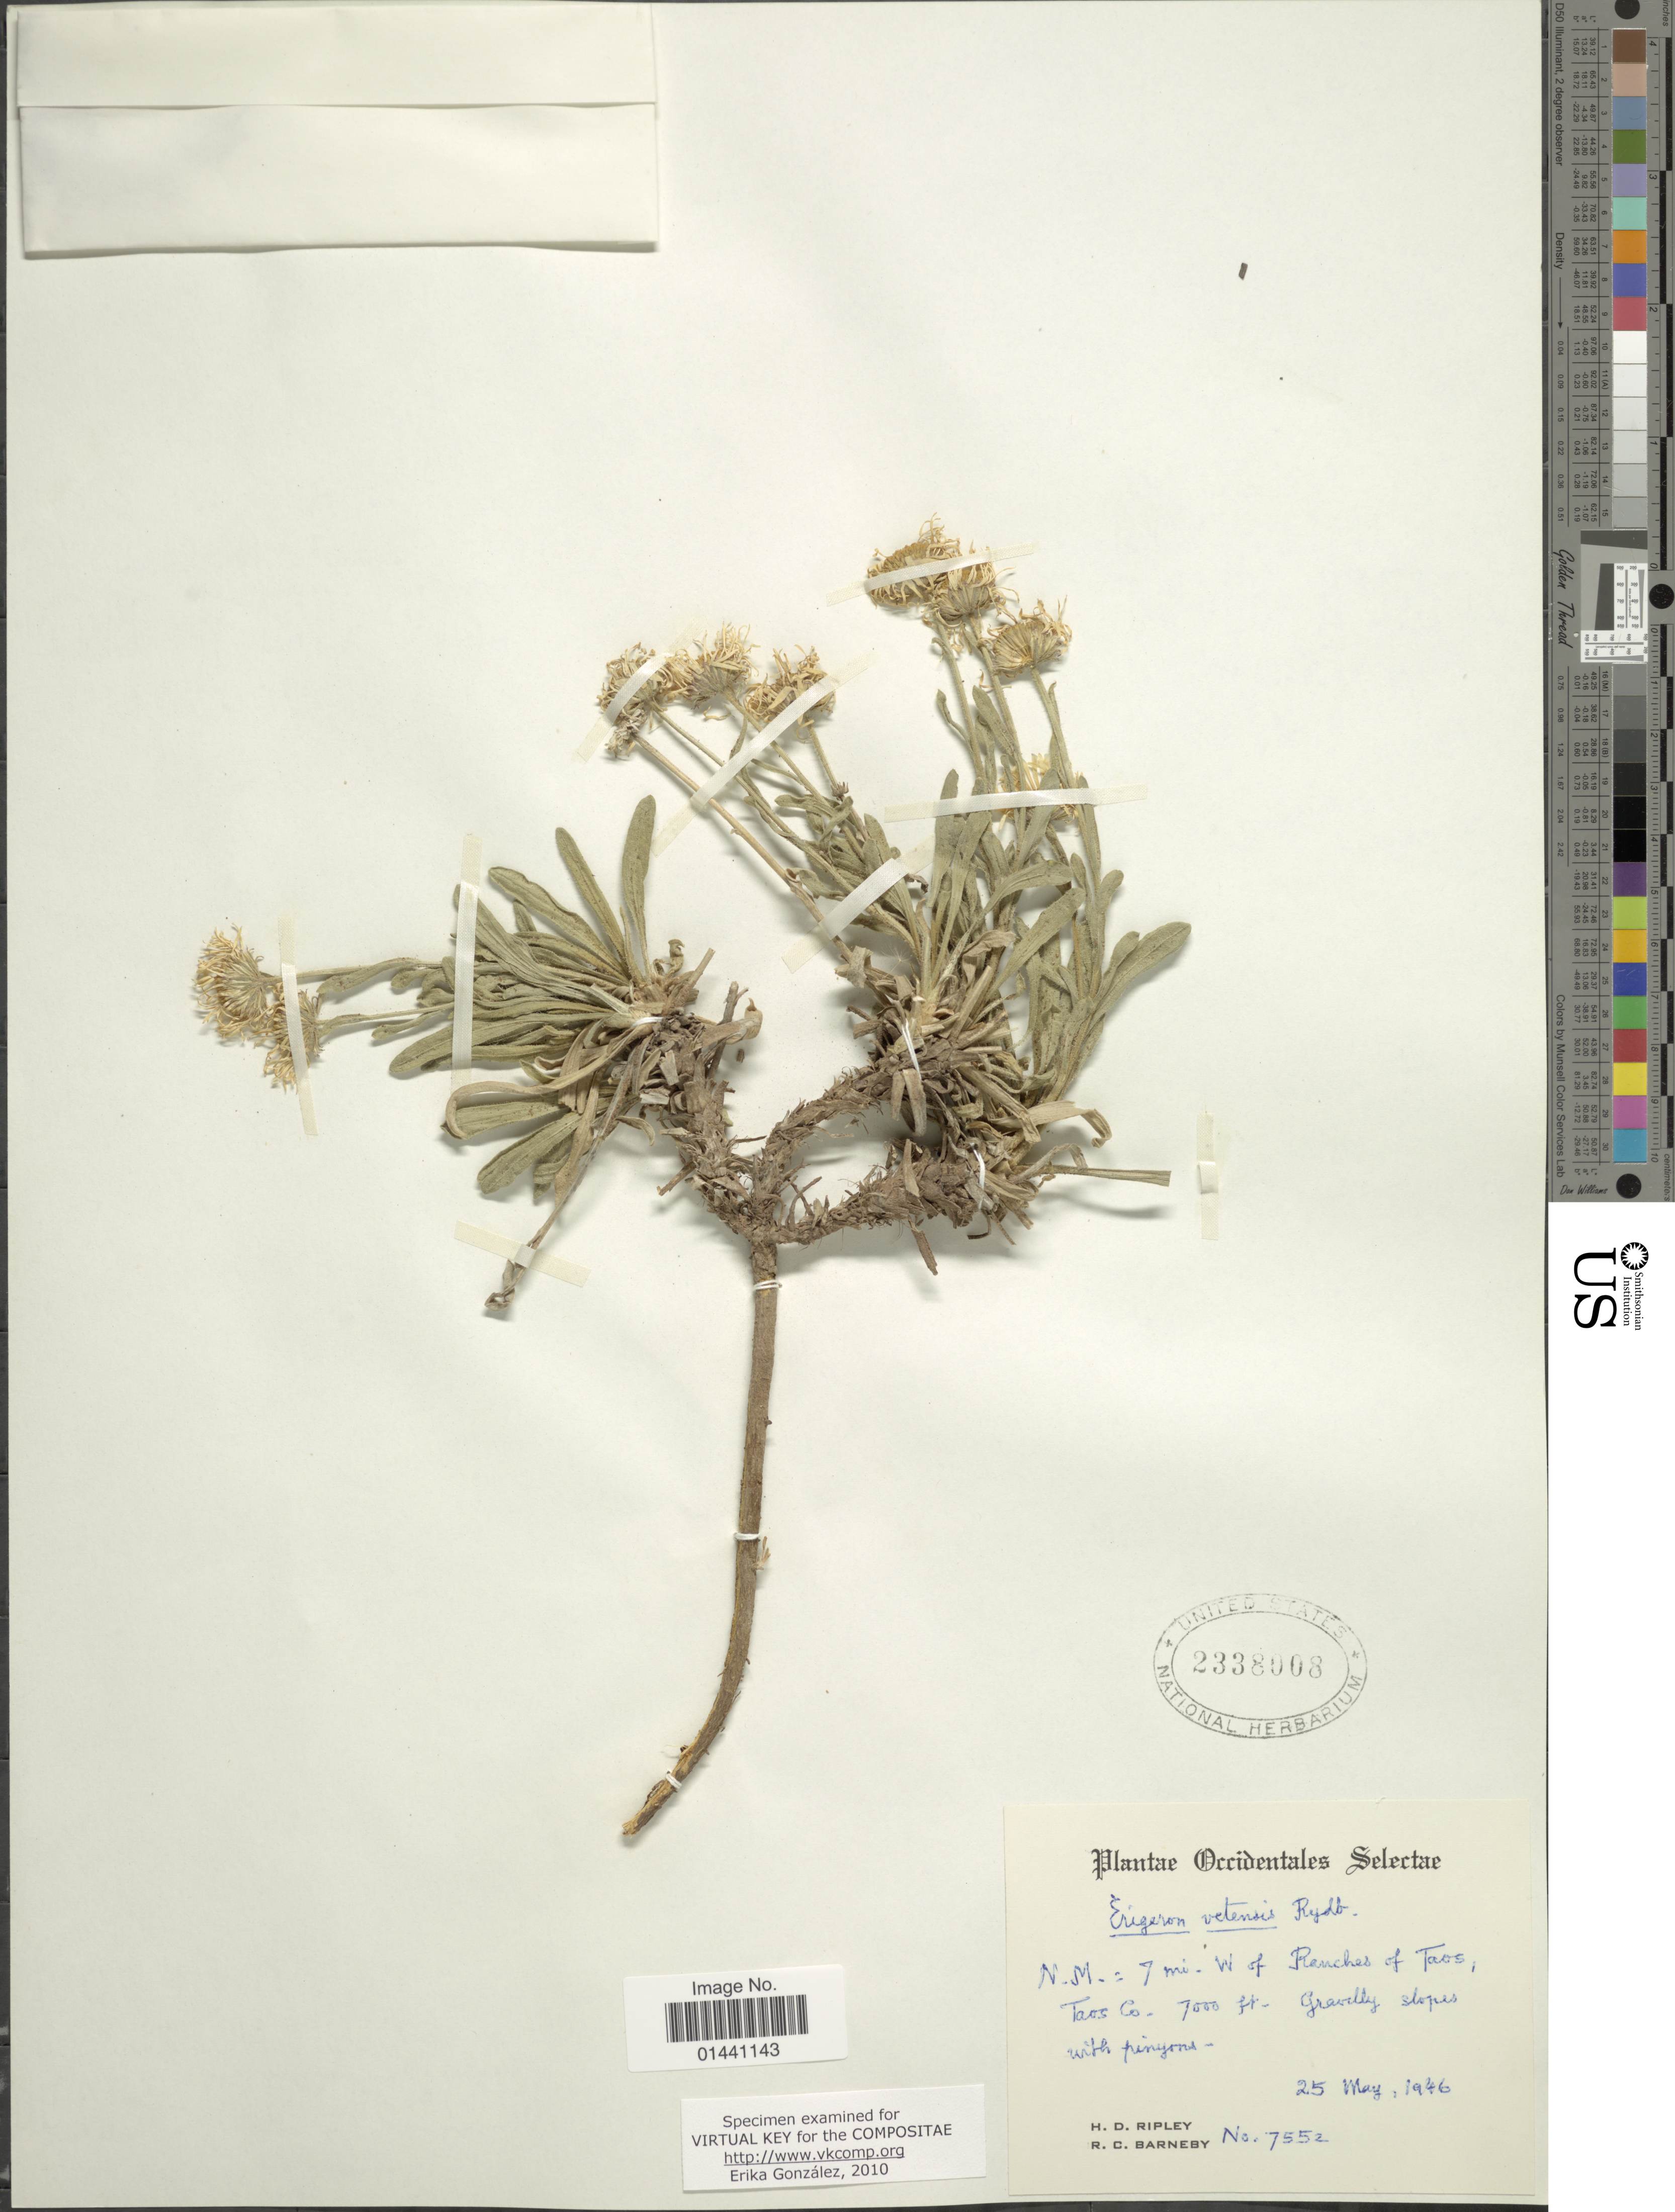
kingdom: Plantae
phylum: Tracheophyta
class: Magnoliopsida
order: Asterales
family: Asteraceae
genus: Erigeron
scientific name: Erigeron vetensis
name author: Rydb.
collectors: H. Ripley & R. C. Barneby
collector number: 7552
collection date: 1946-05-25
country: United States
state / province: New Mexico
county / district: Taos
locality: Gravelly slopes with pinyons, 7 mi. W. of Ranches of Taos, Taos Co.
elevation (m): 2134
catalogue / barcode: US 2338008